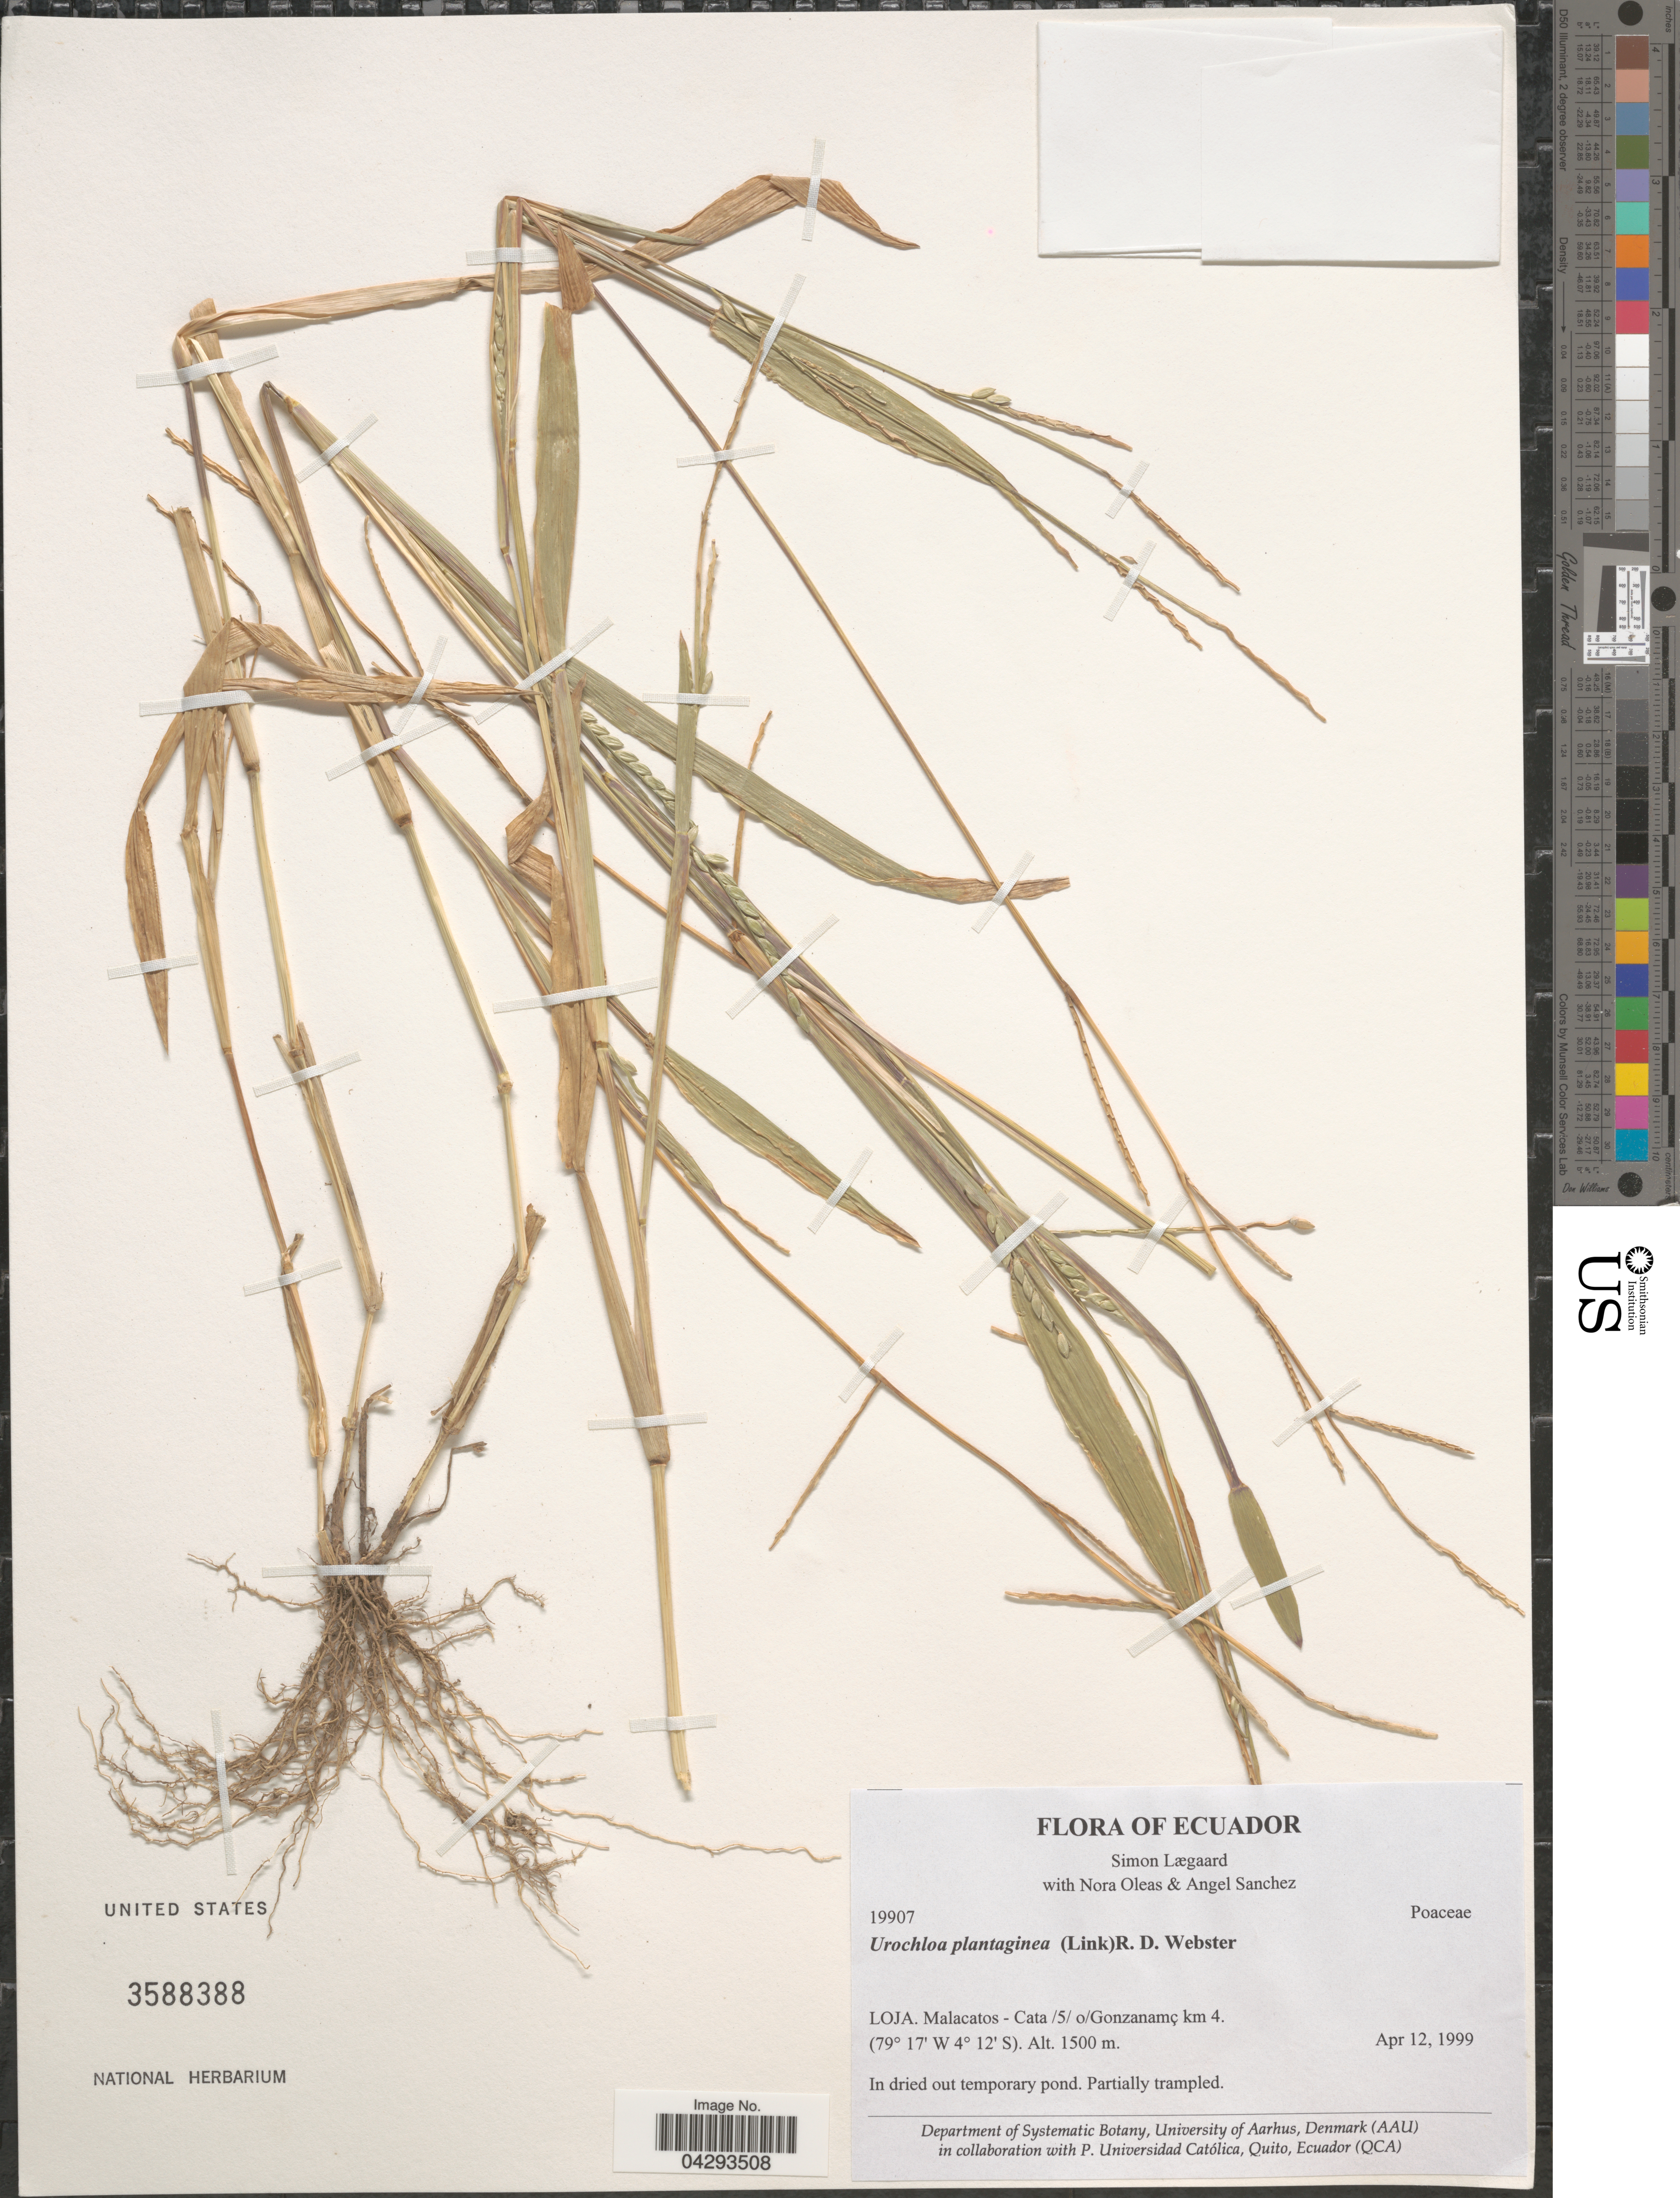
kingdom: Plantae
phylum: Tracheophyta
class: Liliopsida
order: Poales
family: Poaceae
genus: Urochloa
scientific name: Urochloa plantaginea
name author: (Link) R.D. Webster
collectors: S. Lægaard, N. Oleas & A. Sanchez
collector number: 19907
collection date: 1999-04-12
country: Ecuador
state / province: Loja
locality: Malacatos- Cata /5/o/ Gonzanamç km 4.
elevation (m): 1500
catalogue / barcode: US 3588388